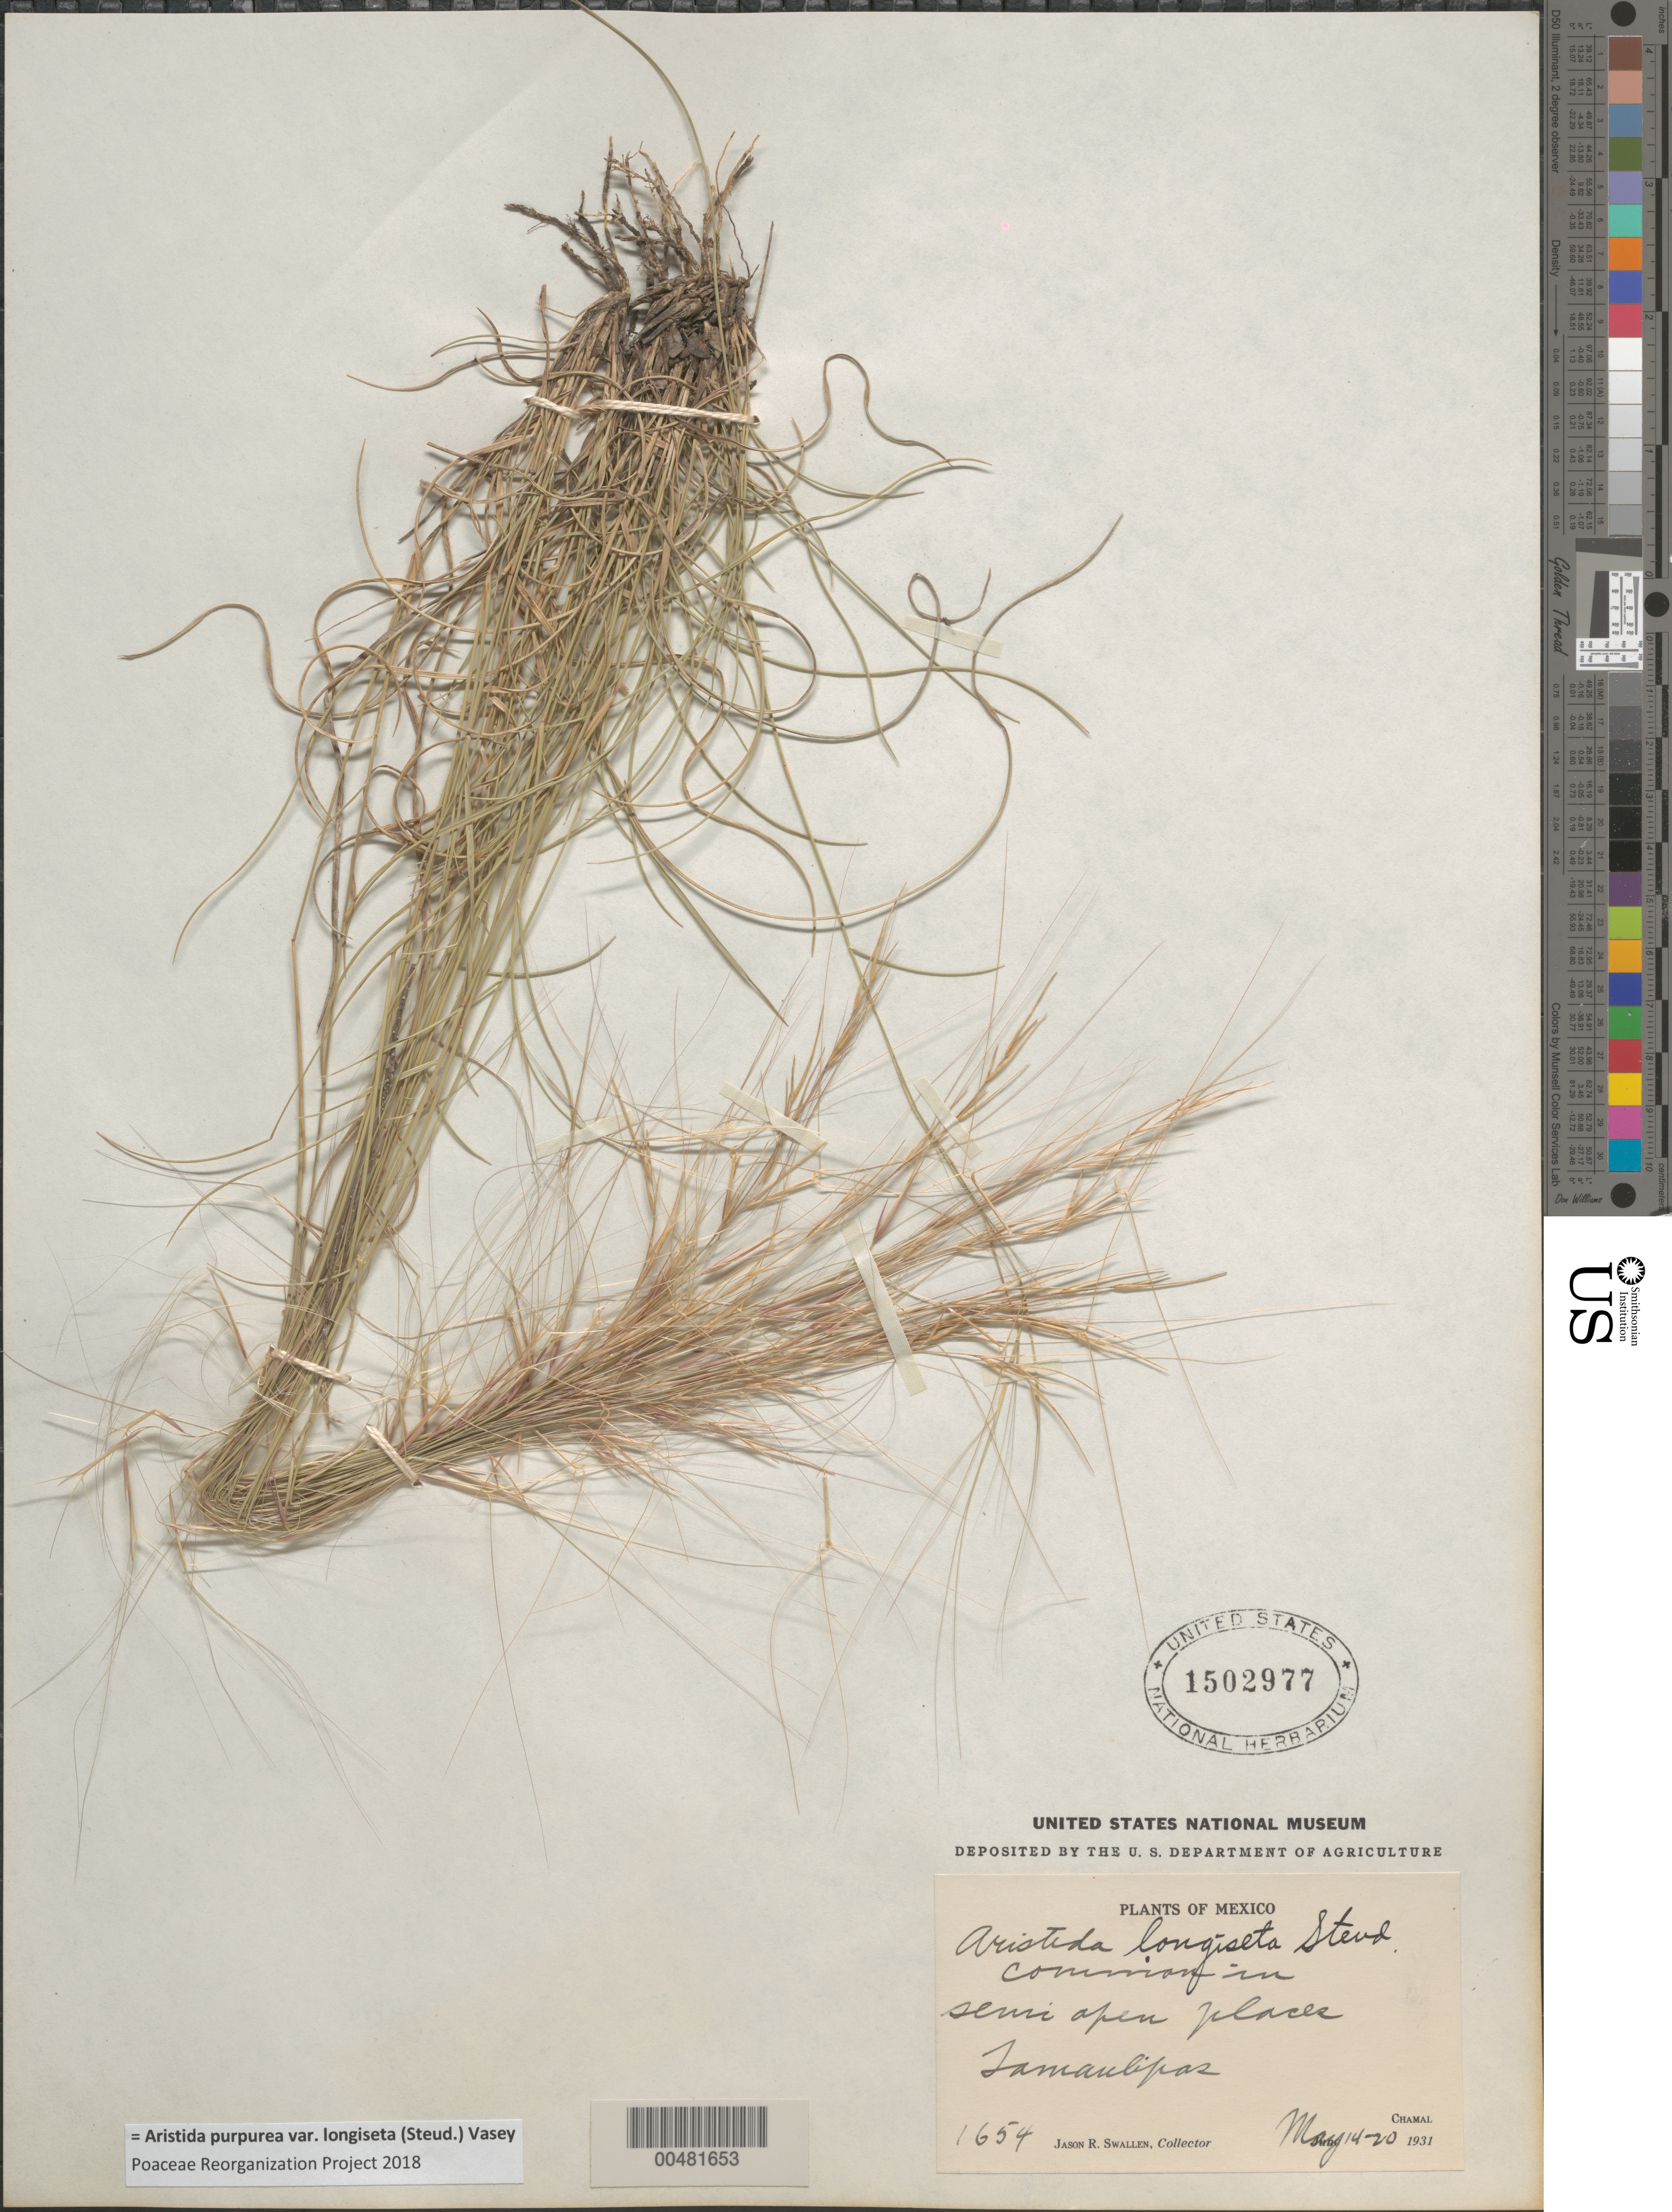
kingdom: Plantae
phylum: Tracheophyta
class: Liliopsida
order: Poales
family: Poaceae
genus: Aristida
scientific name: Aristida purpurea var. longiseta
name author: (Steud.) Vasey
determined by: Poaceae Reorganization Project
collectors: J. R. Swallen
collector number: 1654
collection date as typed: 14 May 1931 to 20 May 1931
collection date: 1931-05-14/1931-05-20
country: Mexico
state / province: Tamaulipas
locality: Chamal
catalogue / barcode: US 1502977